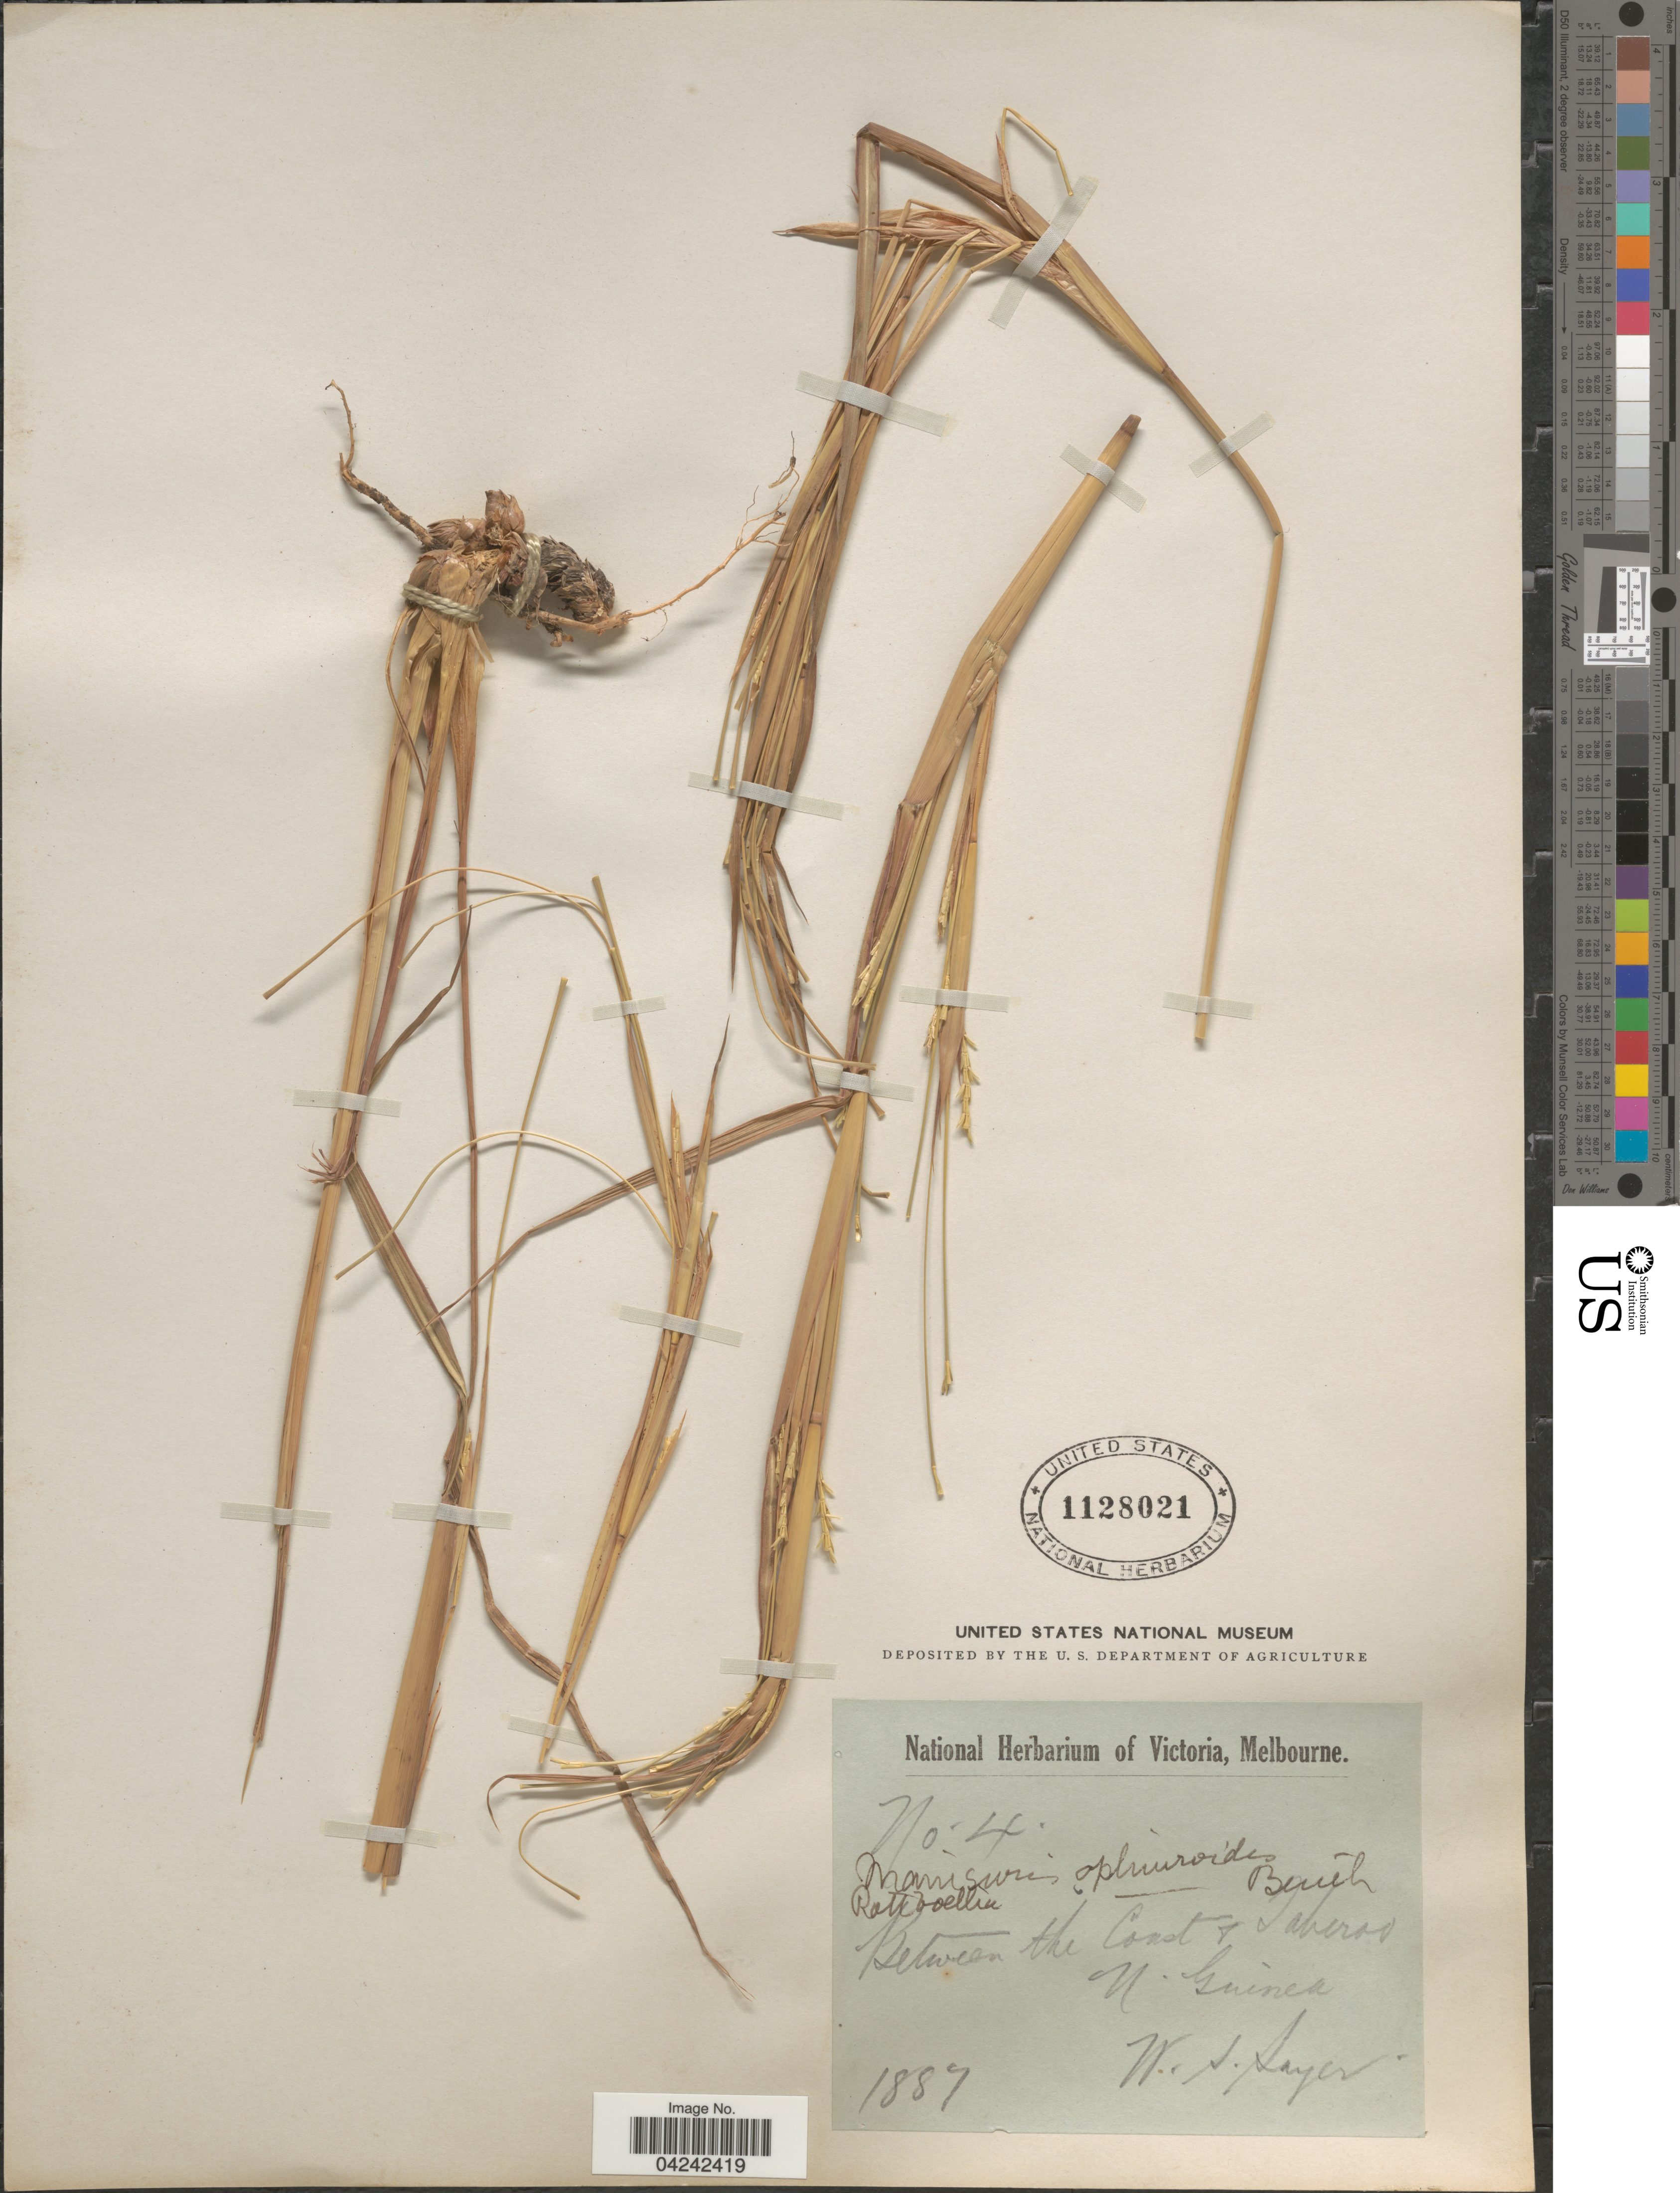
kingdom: Plantae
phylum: Tracheophyta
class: Liliopsida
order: Poales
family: Poaceae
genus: Rottboellia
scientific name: Rottboellia rottboellioides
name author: (R. Br.) Druce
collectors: W. Sayer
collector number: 4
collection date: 1887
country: Papua New Guinea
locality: Between the coast + Taherao [interpreted]. N. Guinea.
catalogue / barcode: US 1128021